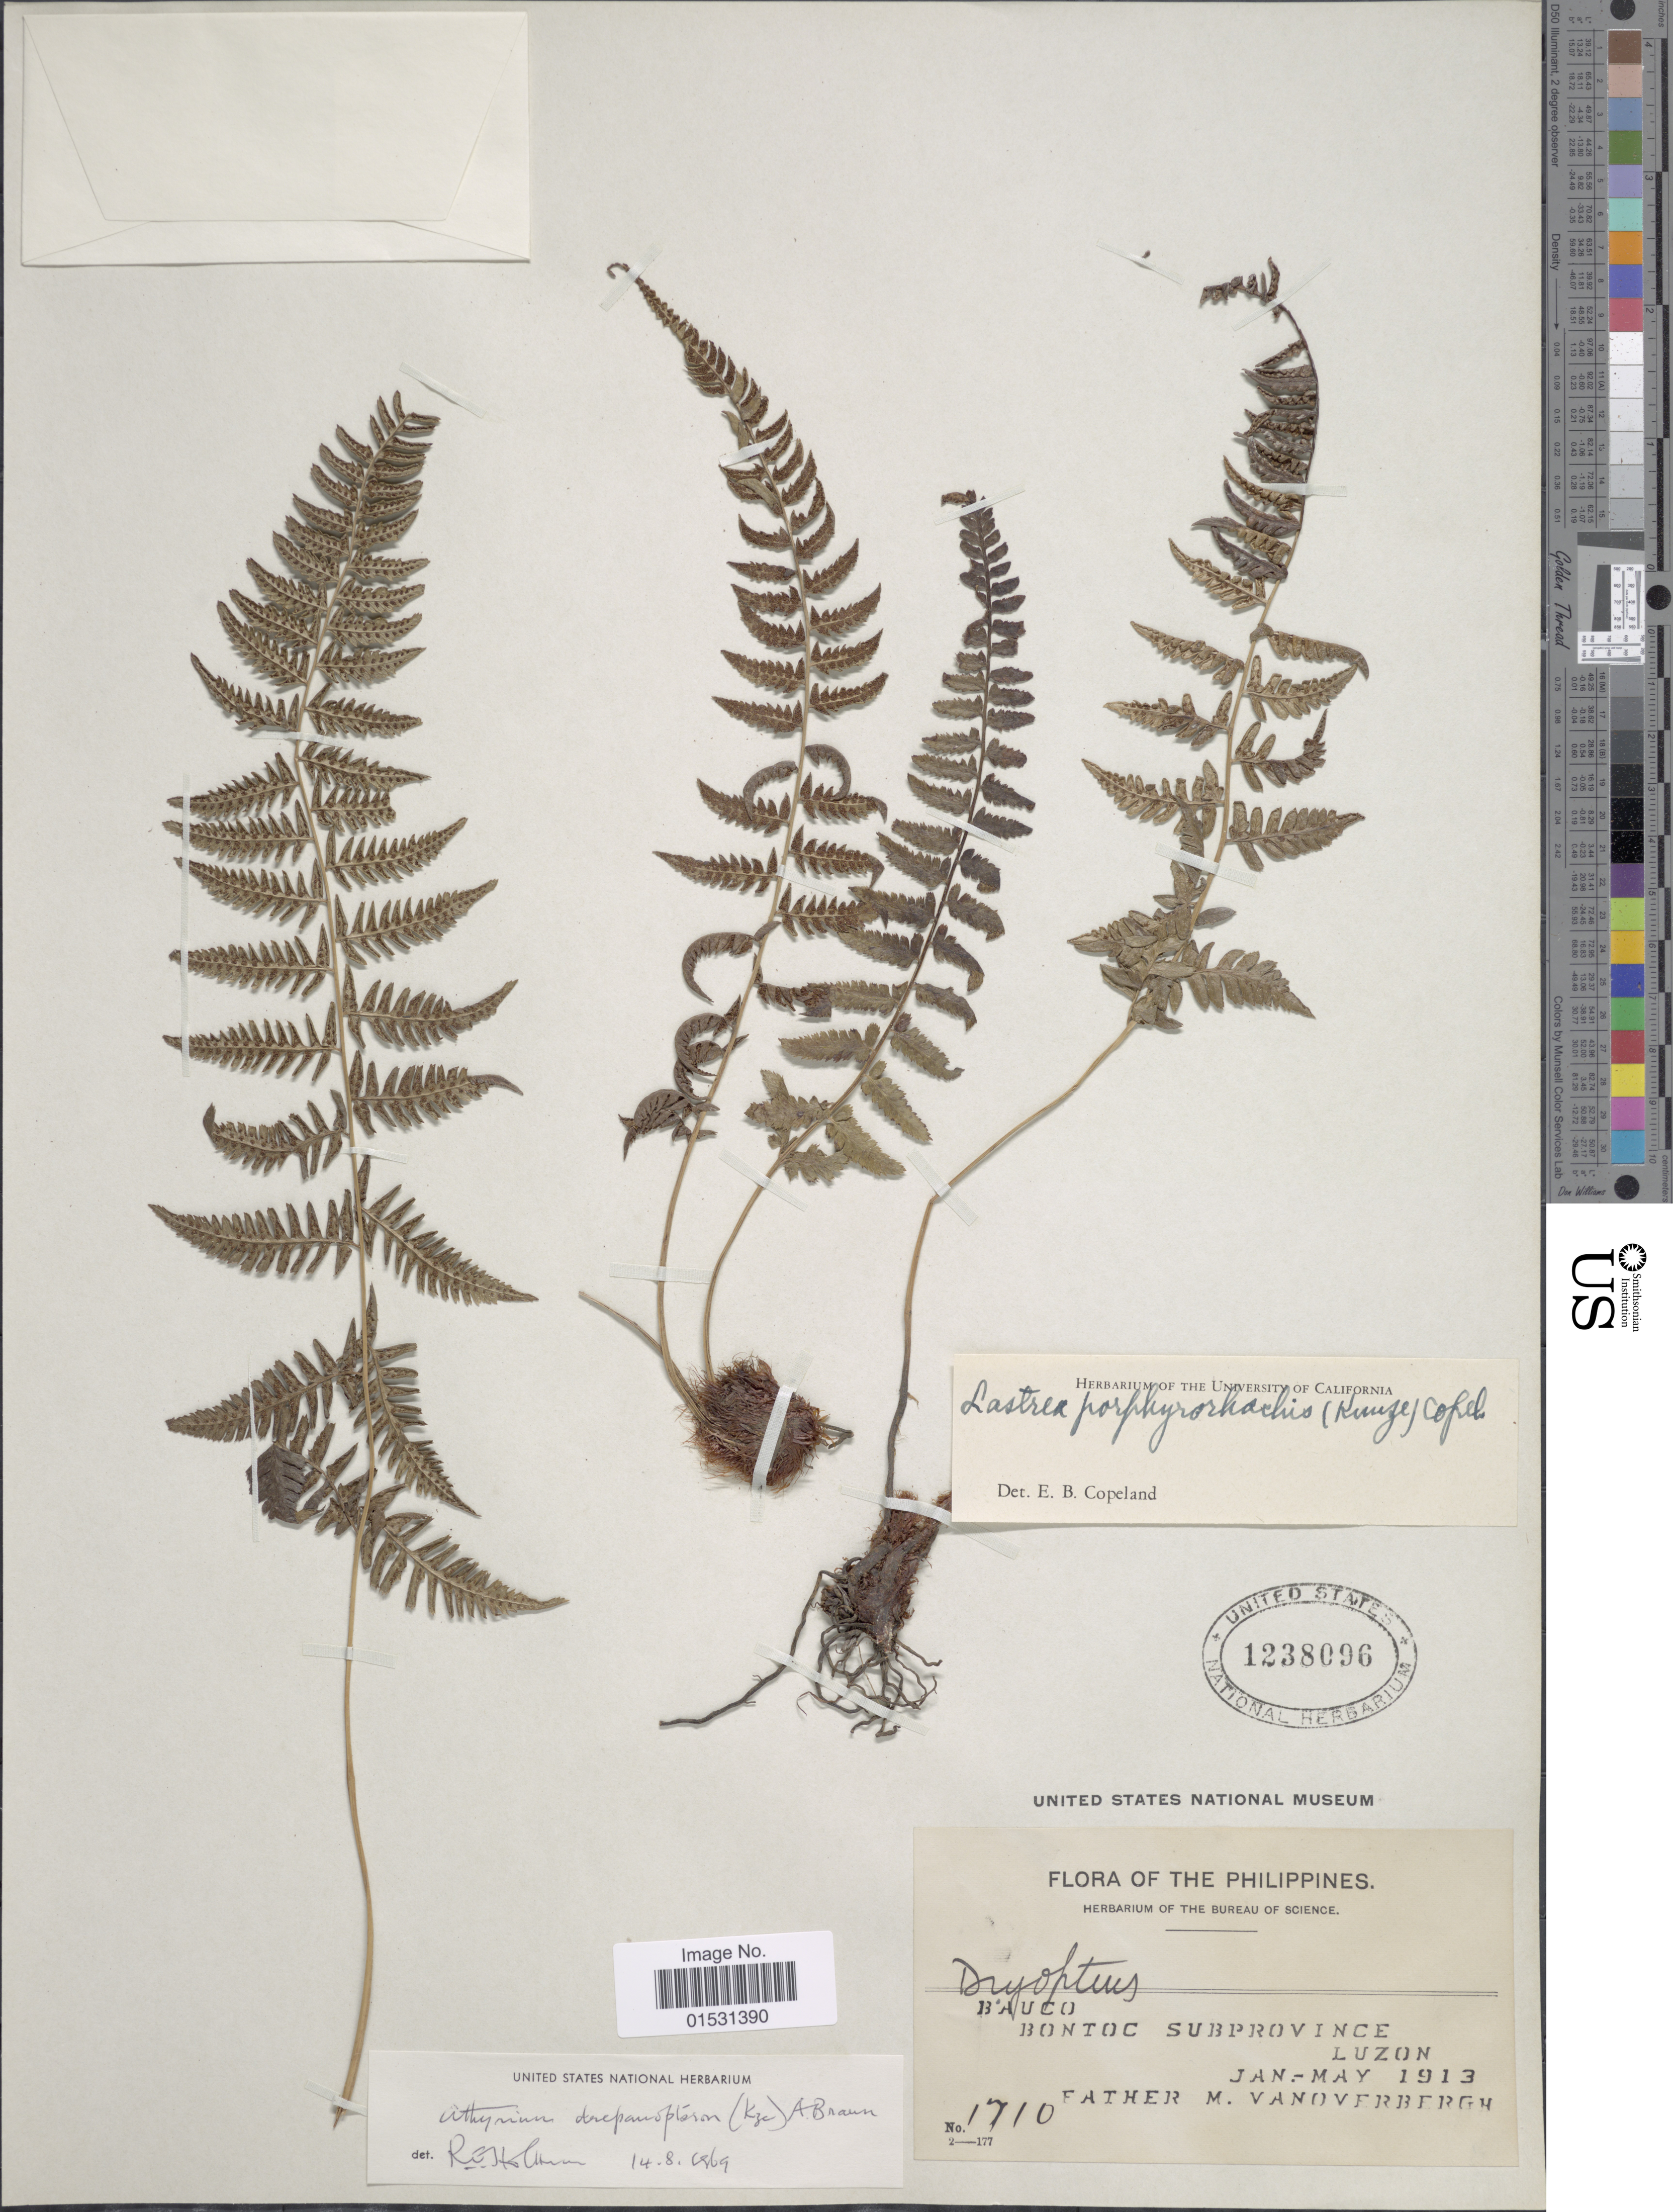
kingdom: Plantae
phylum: Tracheophyta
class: Polypodiopsida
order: Polypodiales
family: Athyriaceae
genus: Athyrium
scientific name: Athyrium drepanopterum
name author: (Kunze) A. Braun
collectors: M. Vanoverbergh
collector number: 1710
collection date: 1913-01/1913-05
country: Philippines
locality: B'auco. Bontoc Subprovince Luzon.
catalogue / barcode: US 1238096